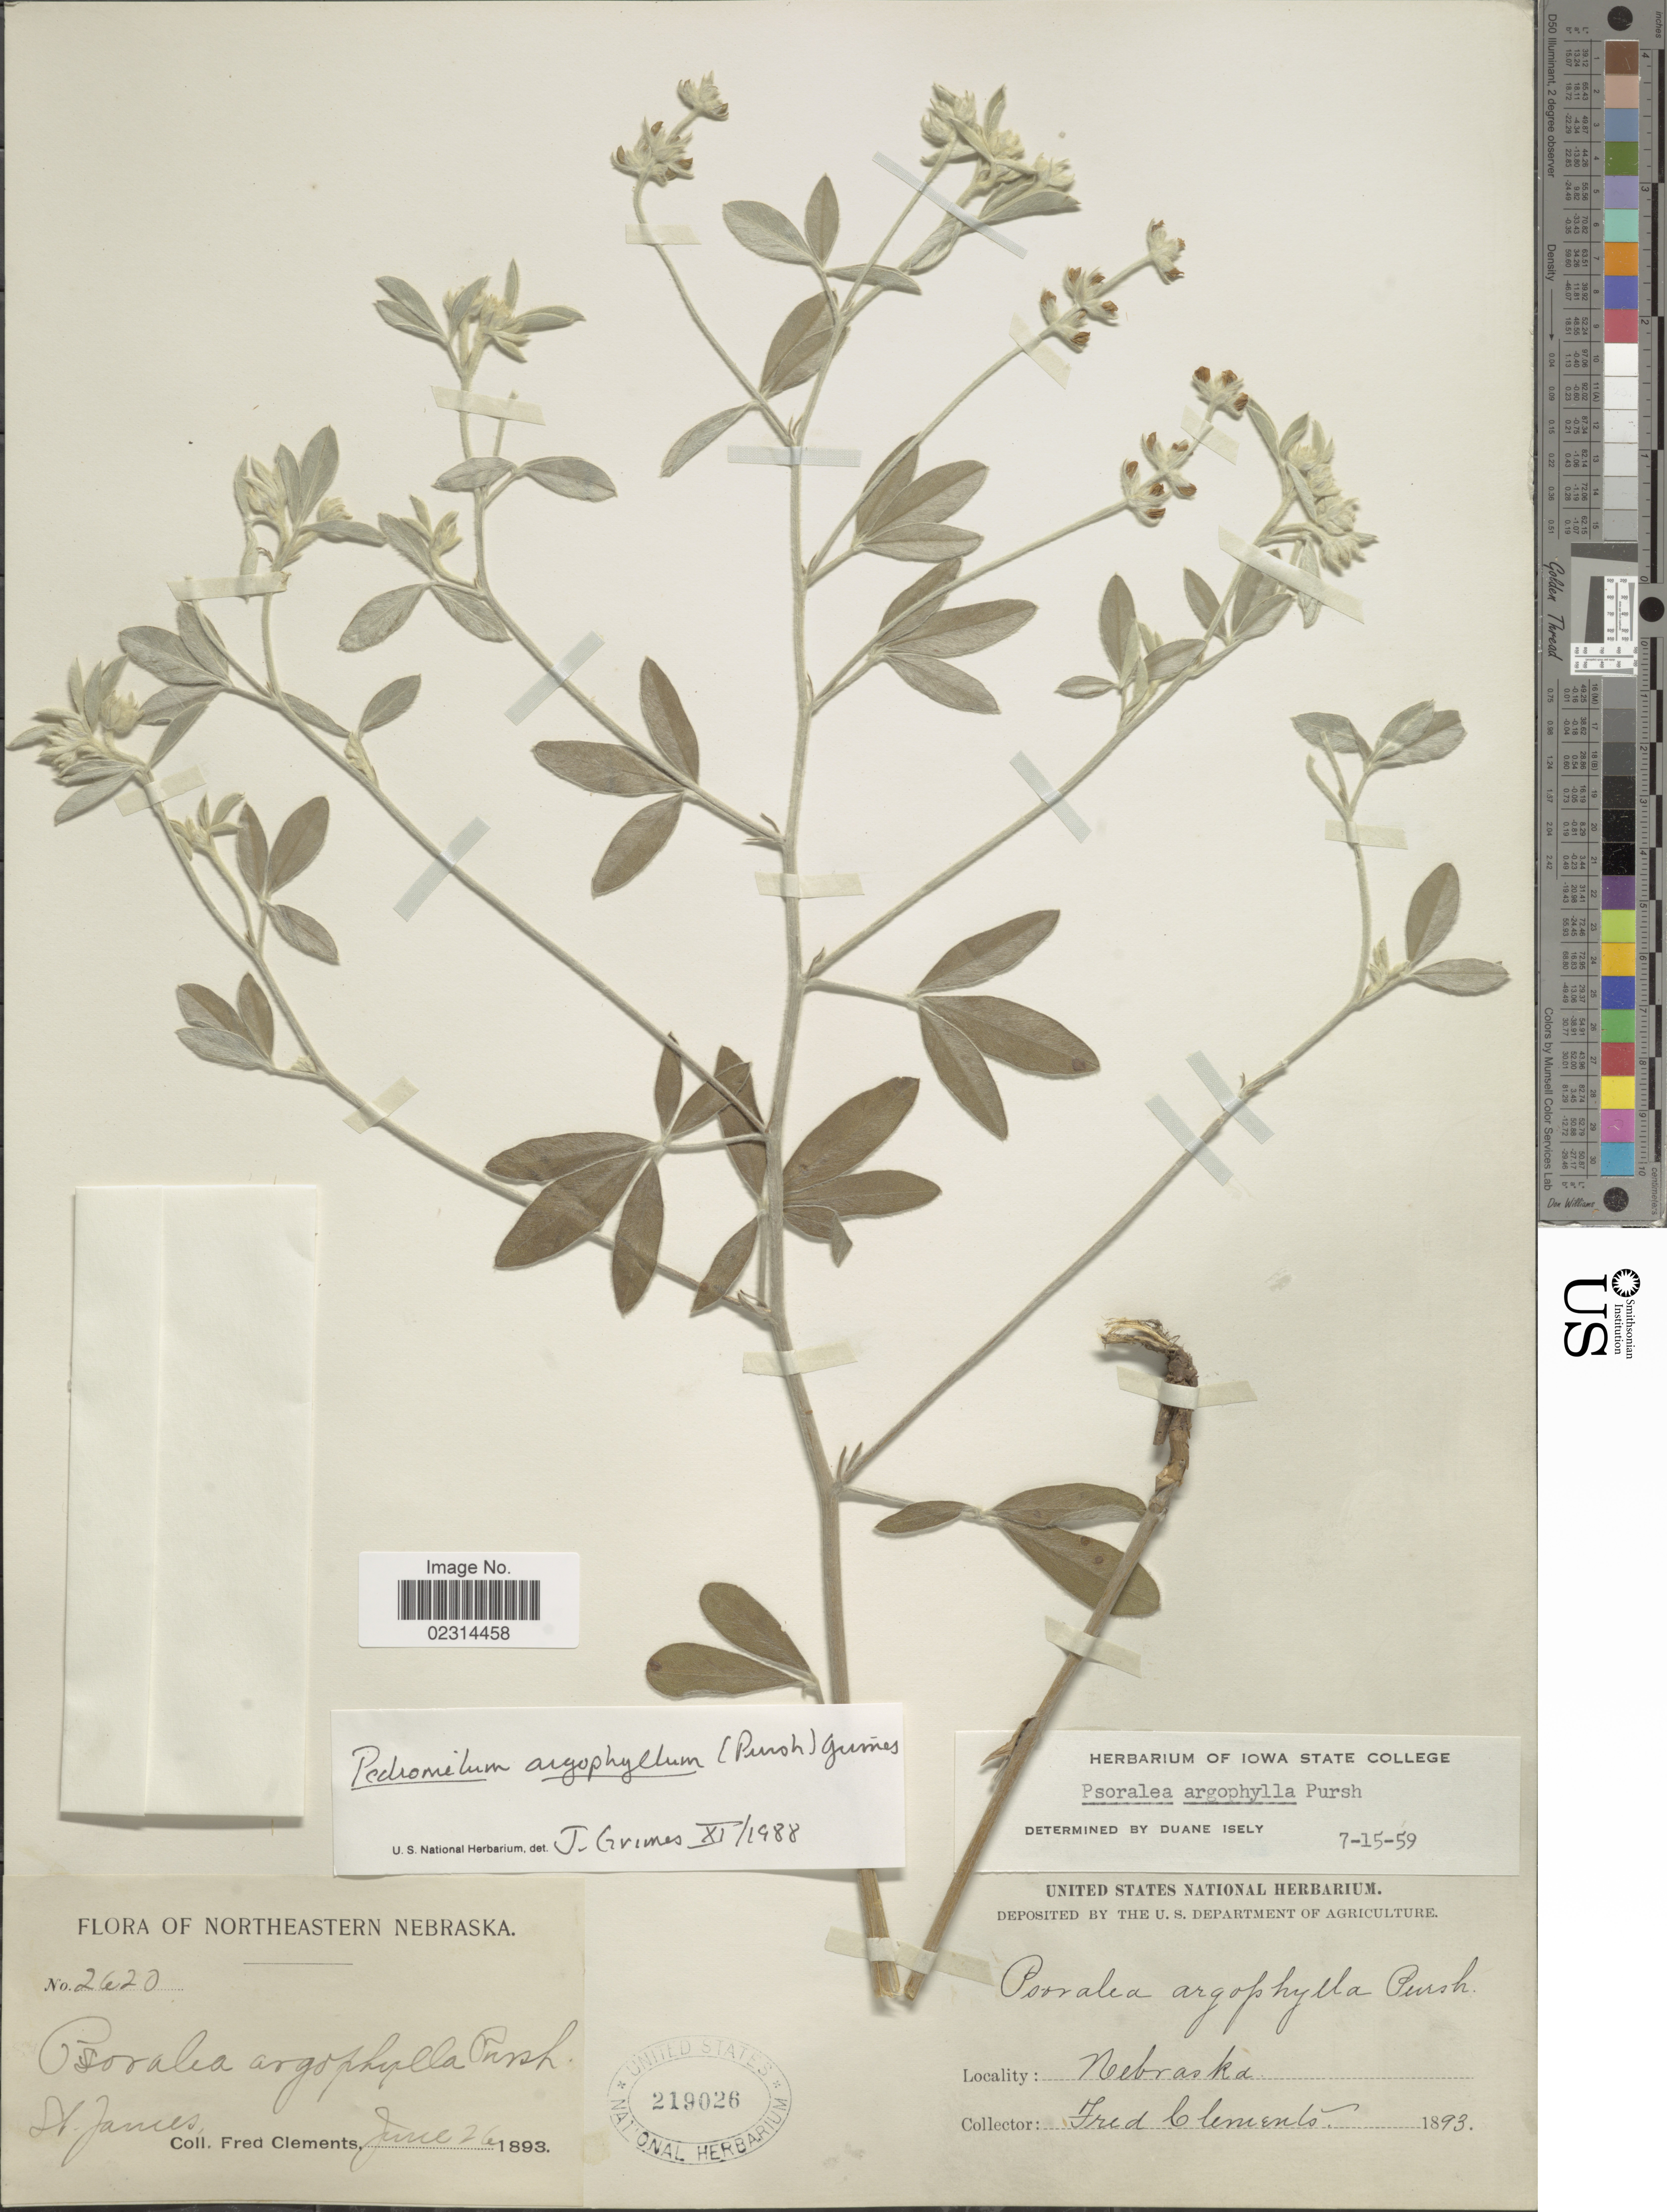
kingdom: Plantae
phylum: Tracheophyta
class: Magnoliopsida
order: Fabales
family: Fabaceae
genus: Pediomelum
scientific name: Pediomelum argophyllum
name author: (Pursh) J.W. Grimes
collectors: F. E. Clements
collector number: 2620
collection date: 1893-06-26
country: United States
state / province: Nebraska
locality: Northeastern Nebraska, St. James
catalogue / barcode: US 219026